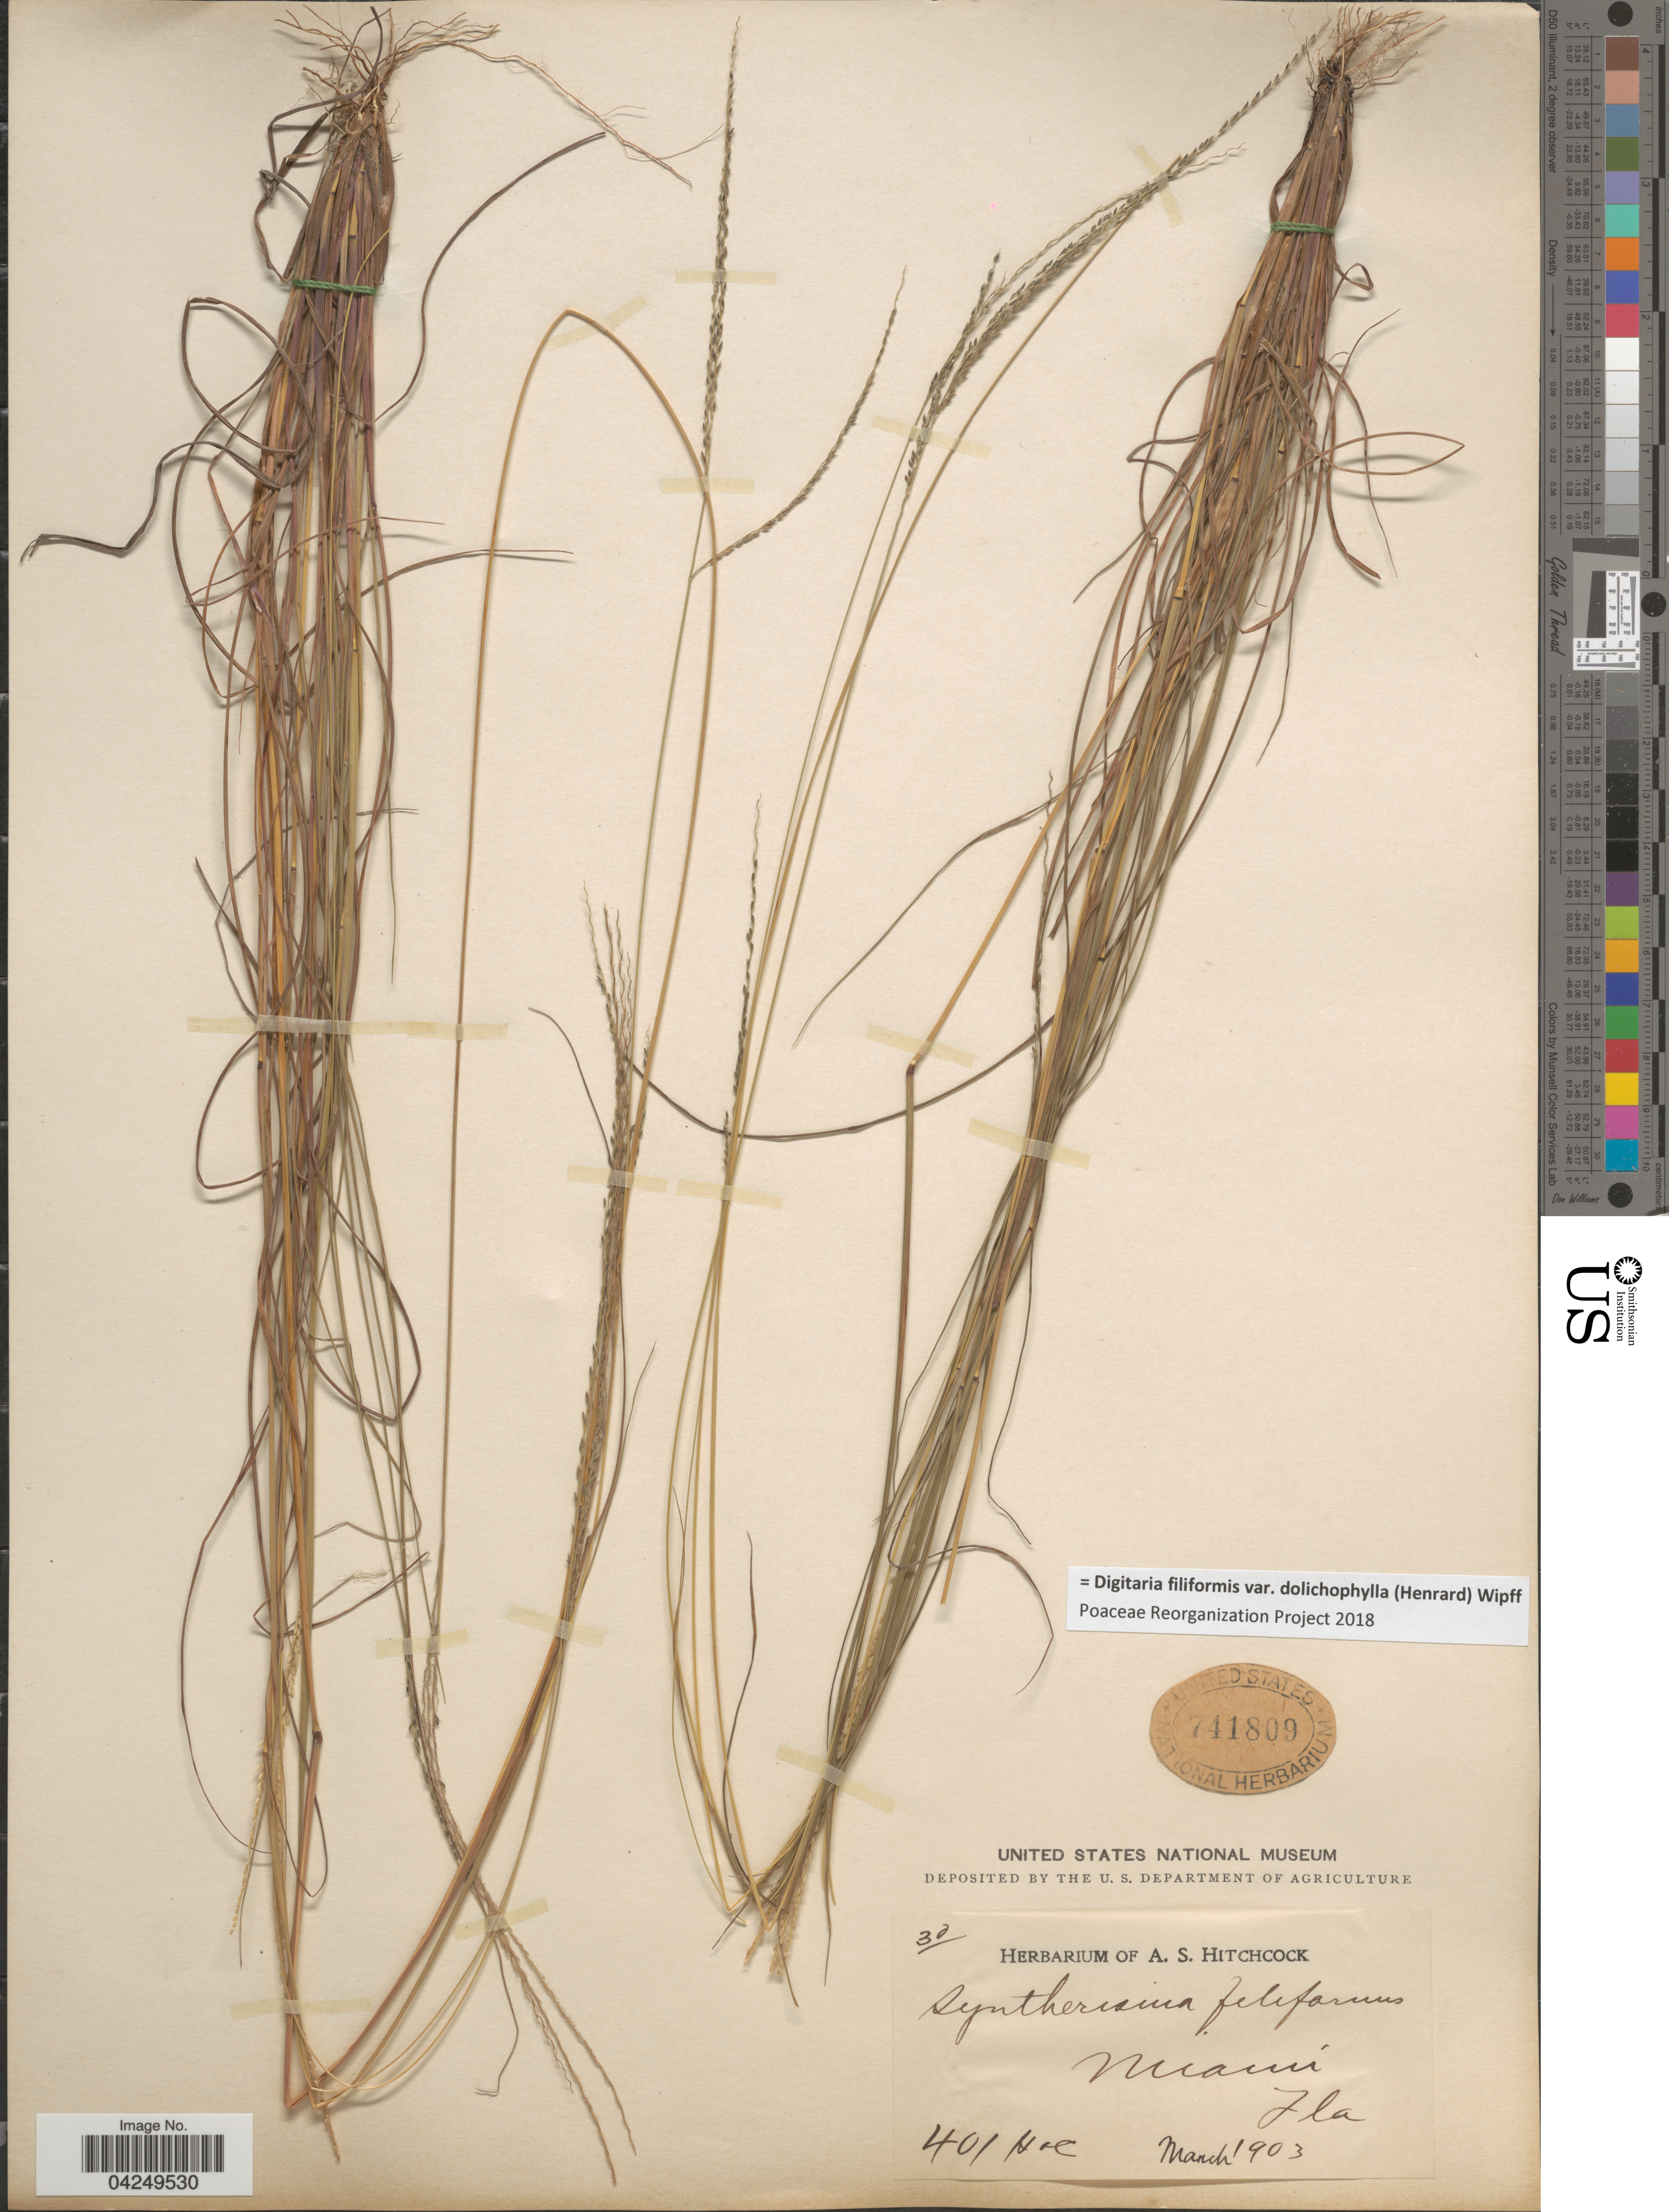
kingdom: Plantae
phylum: Tracheophyta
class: Liliopsida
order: Poales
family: Poaceae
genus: Digitaria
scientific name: Digitaria filiformis var. dolichophylla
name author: (Henr.) Wipff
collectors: A. S. Hitchcock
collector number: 401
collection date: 1903-03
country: United States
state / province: Florida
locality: Miami.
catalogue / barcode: US 741809